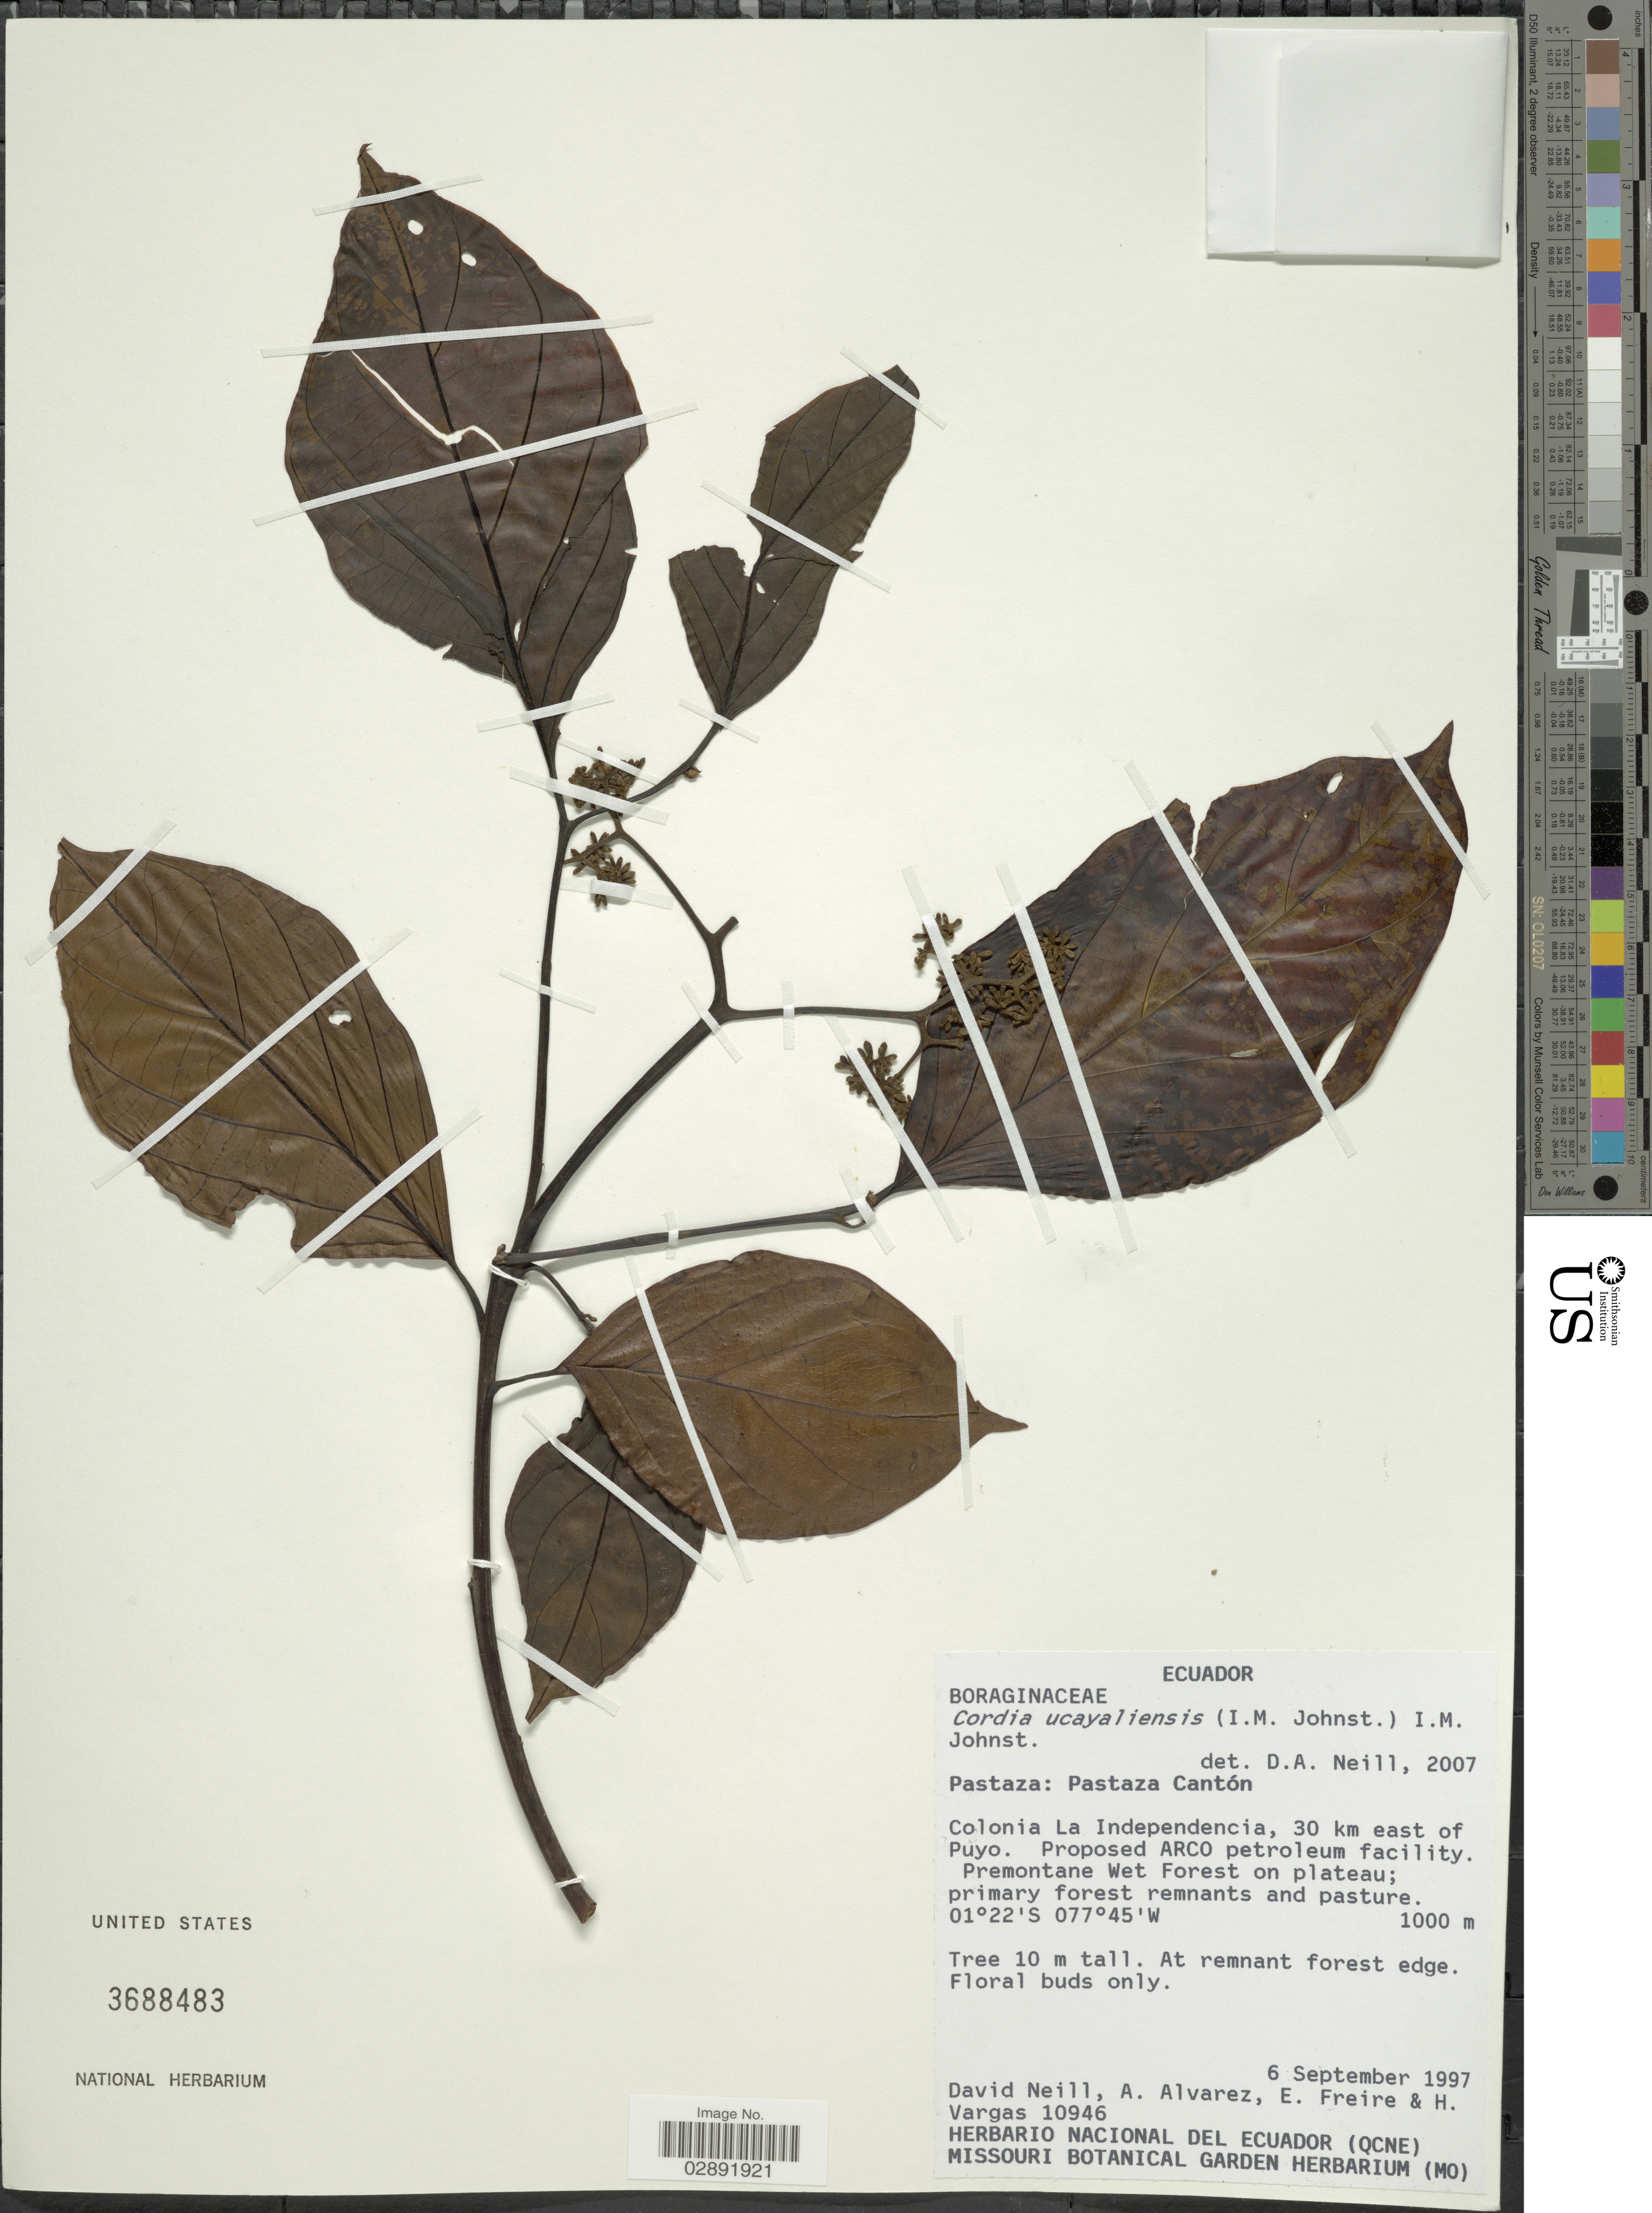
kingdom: Plantae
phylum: Tracheophyta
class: Magnoliopsida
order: Boraginales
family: Cordiaceae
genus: Cordia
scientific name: Cordia ucayaliensis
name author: I.M. Johnst.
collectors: D. A. Neill, A. Alvarez, E. Freire & H. Vargas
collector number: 10946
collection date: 1997-09-06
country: Ecuador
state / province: Pastaza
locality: Pastaza Cantón, Colonia La Independencia, 30 km east of Puyo. Porposed ARCO petroleum facility.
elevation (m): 1000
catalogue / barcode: US 3688483